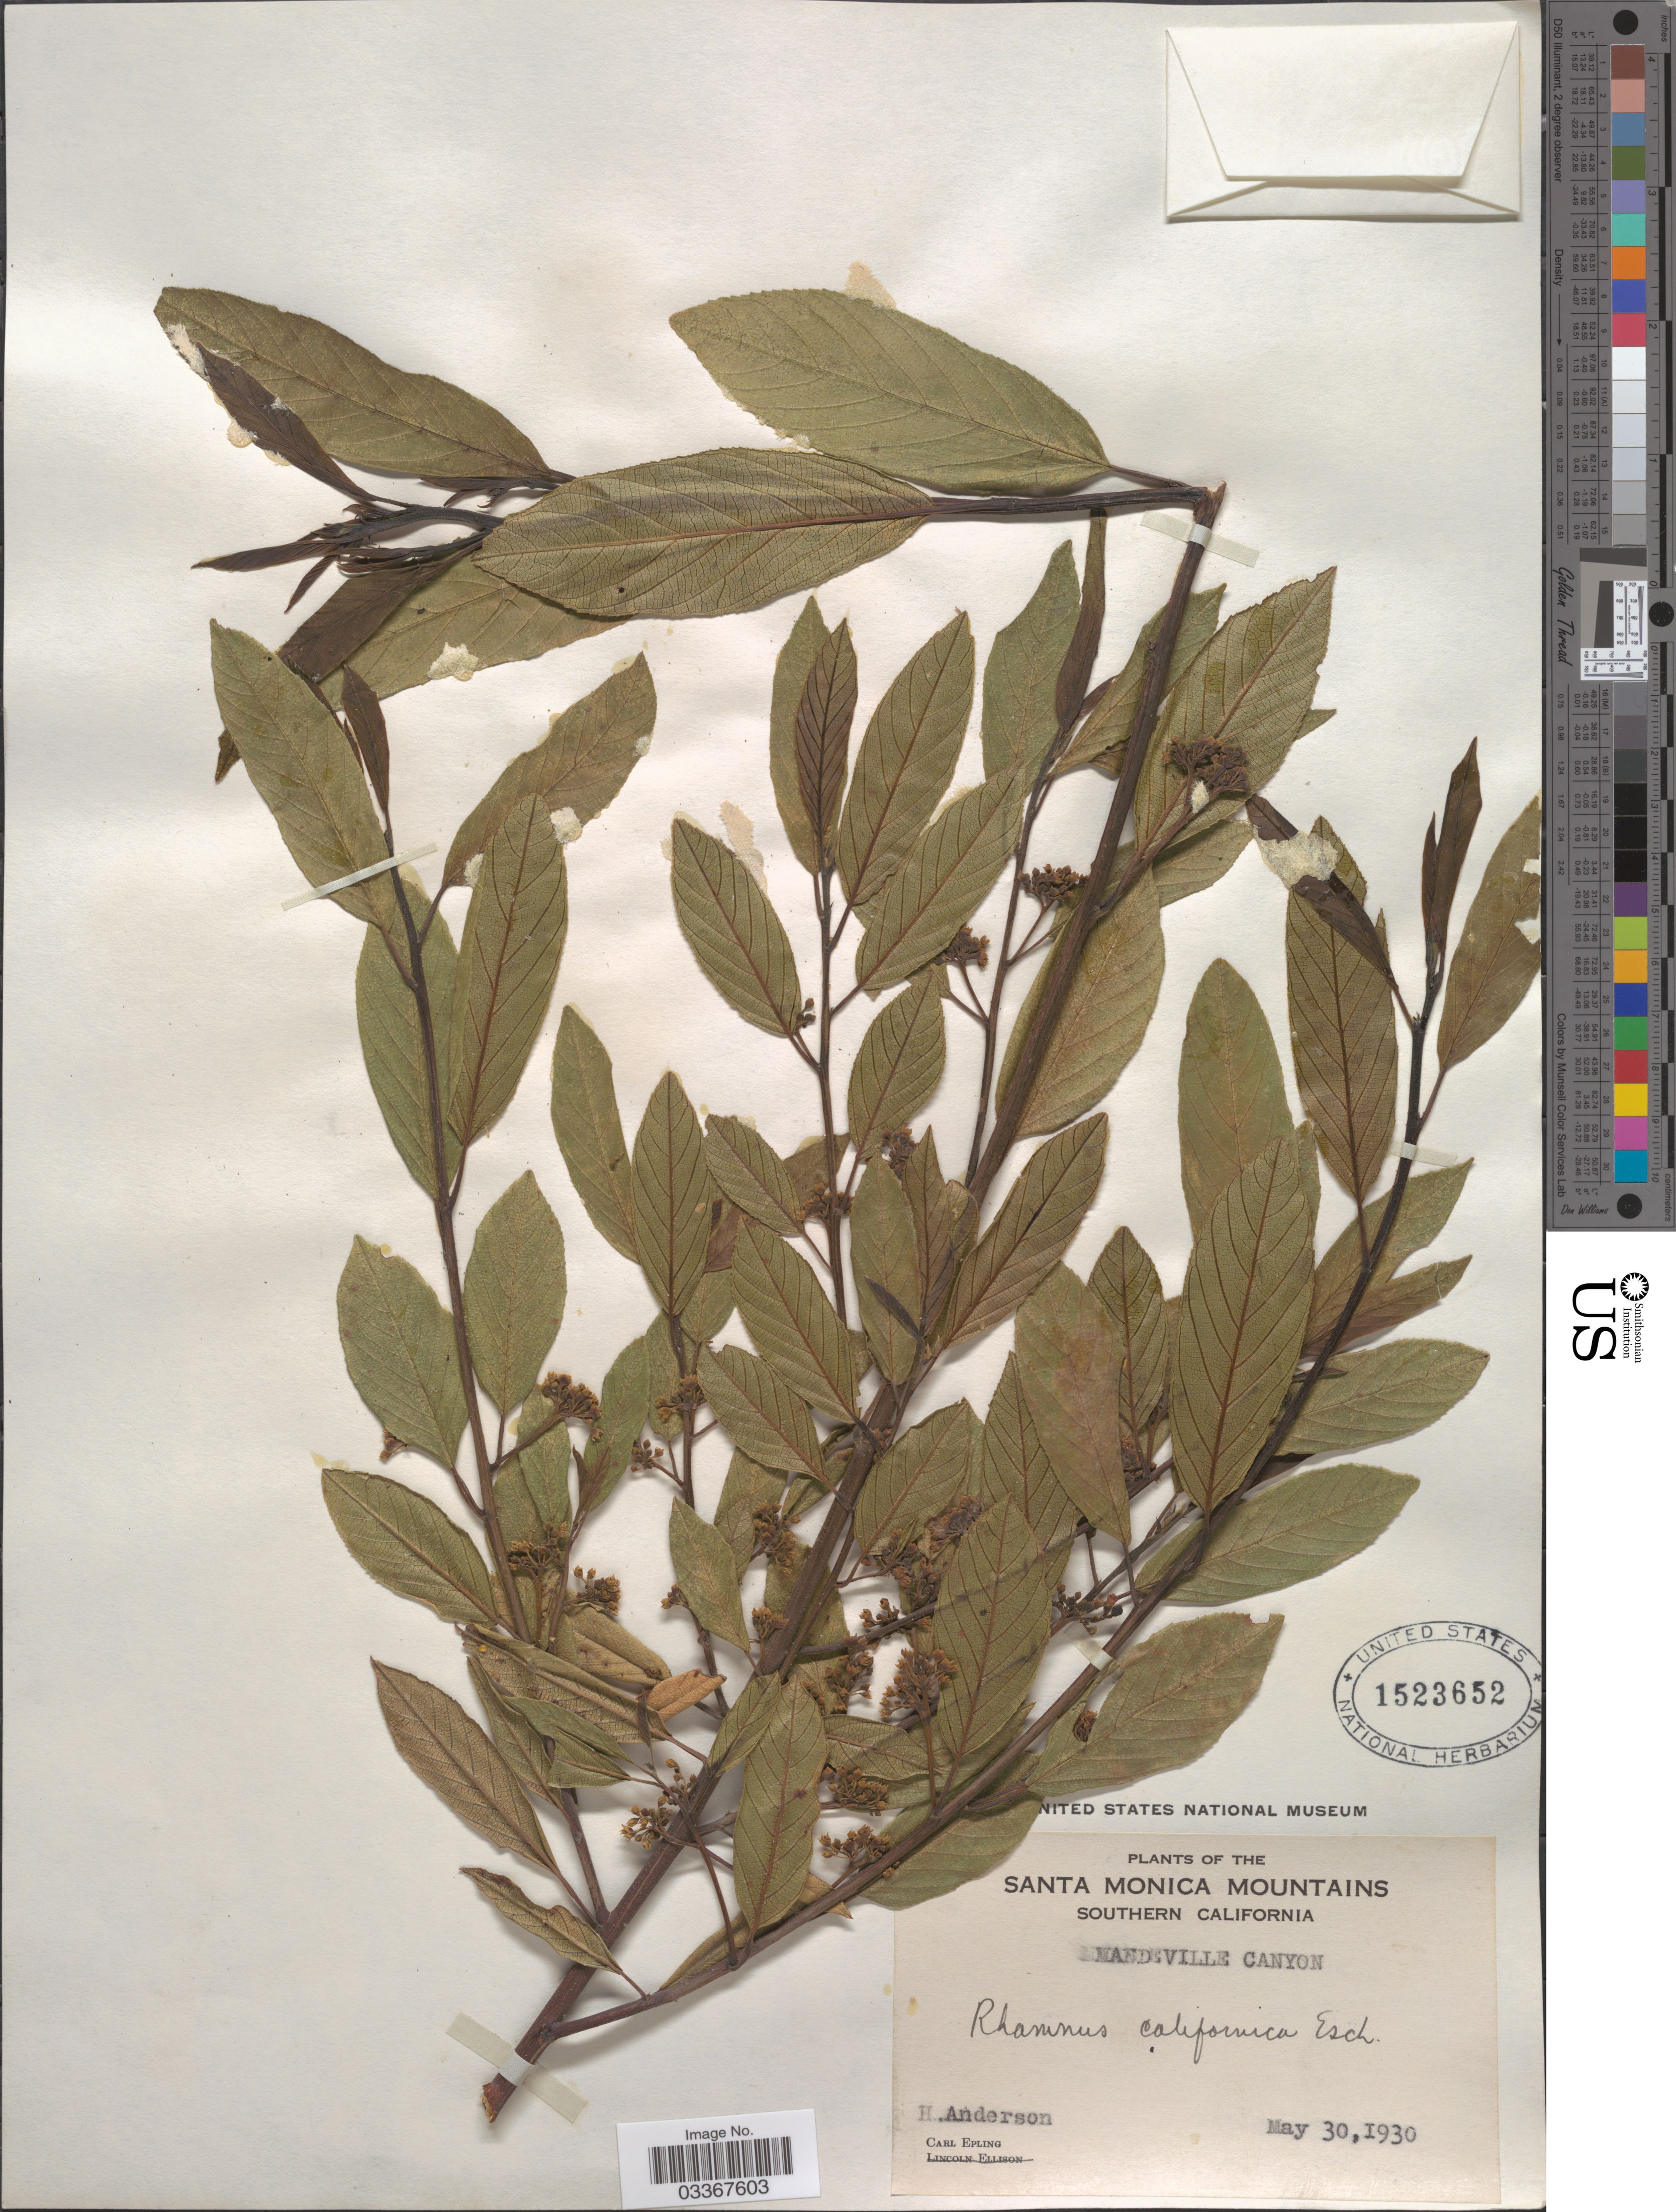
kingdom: Plantae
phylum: Tracheophyta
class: Magnoliopsida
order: Rosales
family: Rhamnaceae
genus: Frangula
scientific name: Frangula californica subsp. californica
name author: (Eschsch.) A. Gray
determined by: Strong, Mark T., (BOT), Smithsonian Institution - National Museum of Natural History (UNITED STATES)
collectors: H. Anderson & C. C. Epling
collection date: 1930-05-30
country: United States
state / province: California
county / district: Los Angeles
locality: Santa Monica Mountains, Southern California, Mandeville Canyon.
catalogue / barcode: US 1523652